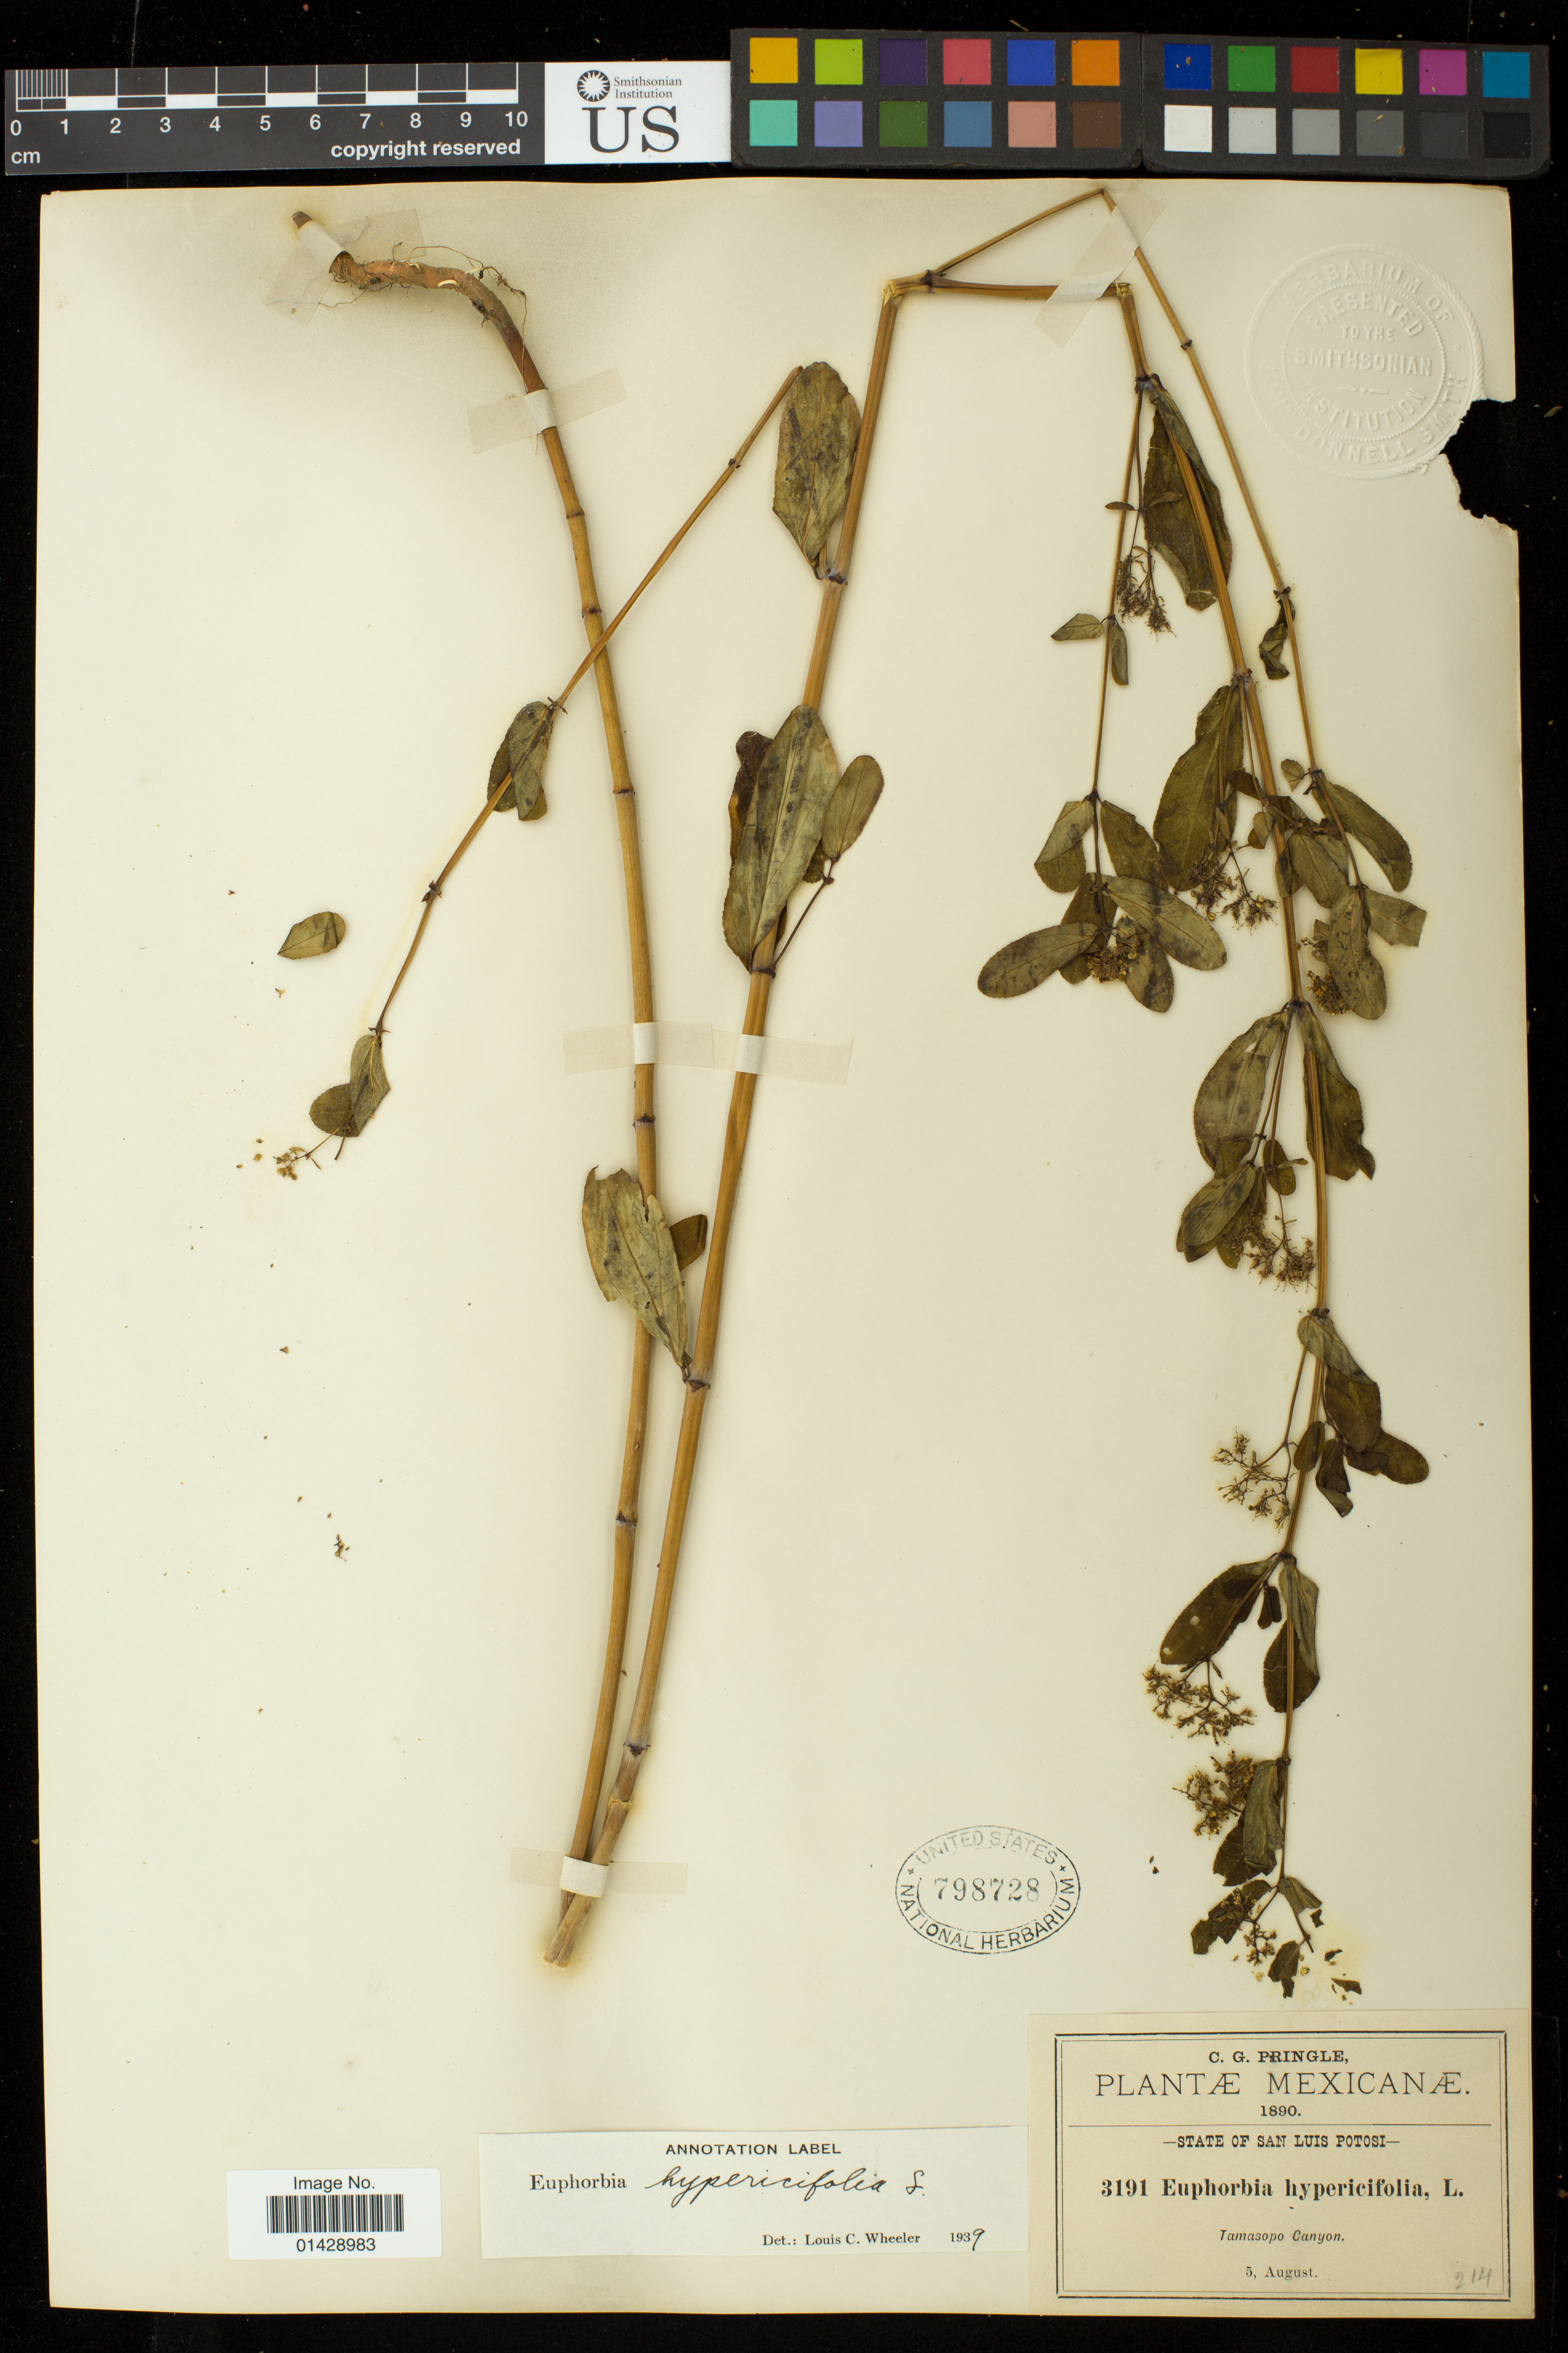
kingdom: Plantae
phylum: Tracheophyta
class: Magnoliopsida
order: Malpighiales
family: Euphorbiaceae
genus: Euphorbia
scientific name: Euphorbia hypericifolia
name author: L.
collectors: C. G. Pringle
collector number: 3191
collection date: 1890-08-05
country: Mexico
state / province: San Luis Potosí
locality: Tamasopo Canyon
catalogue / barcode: US 798728